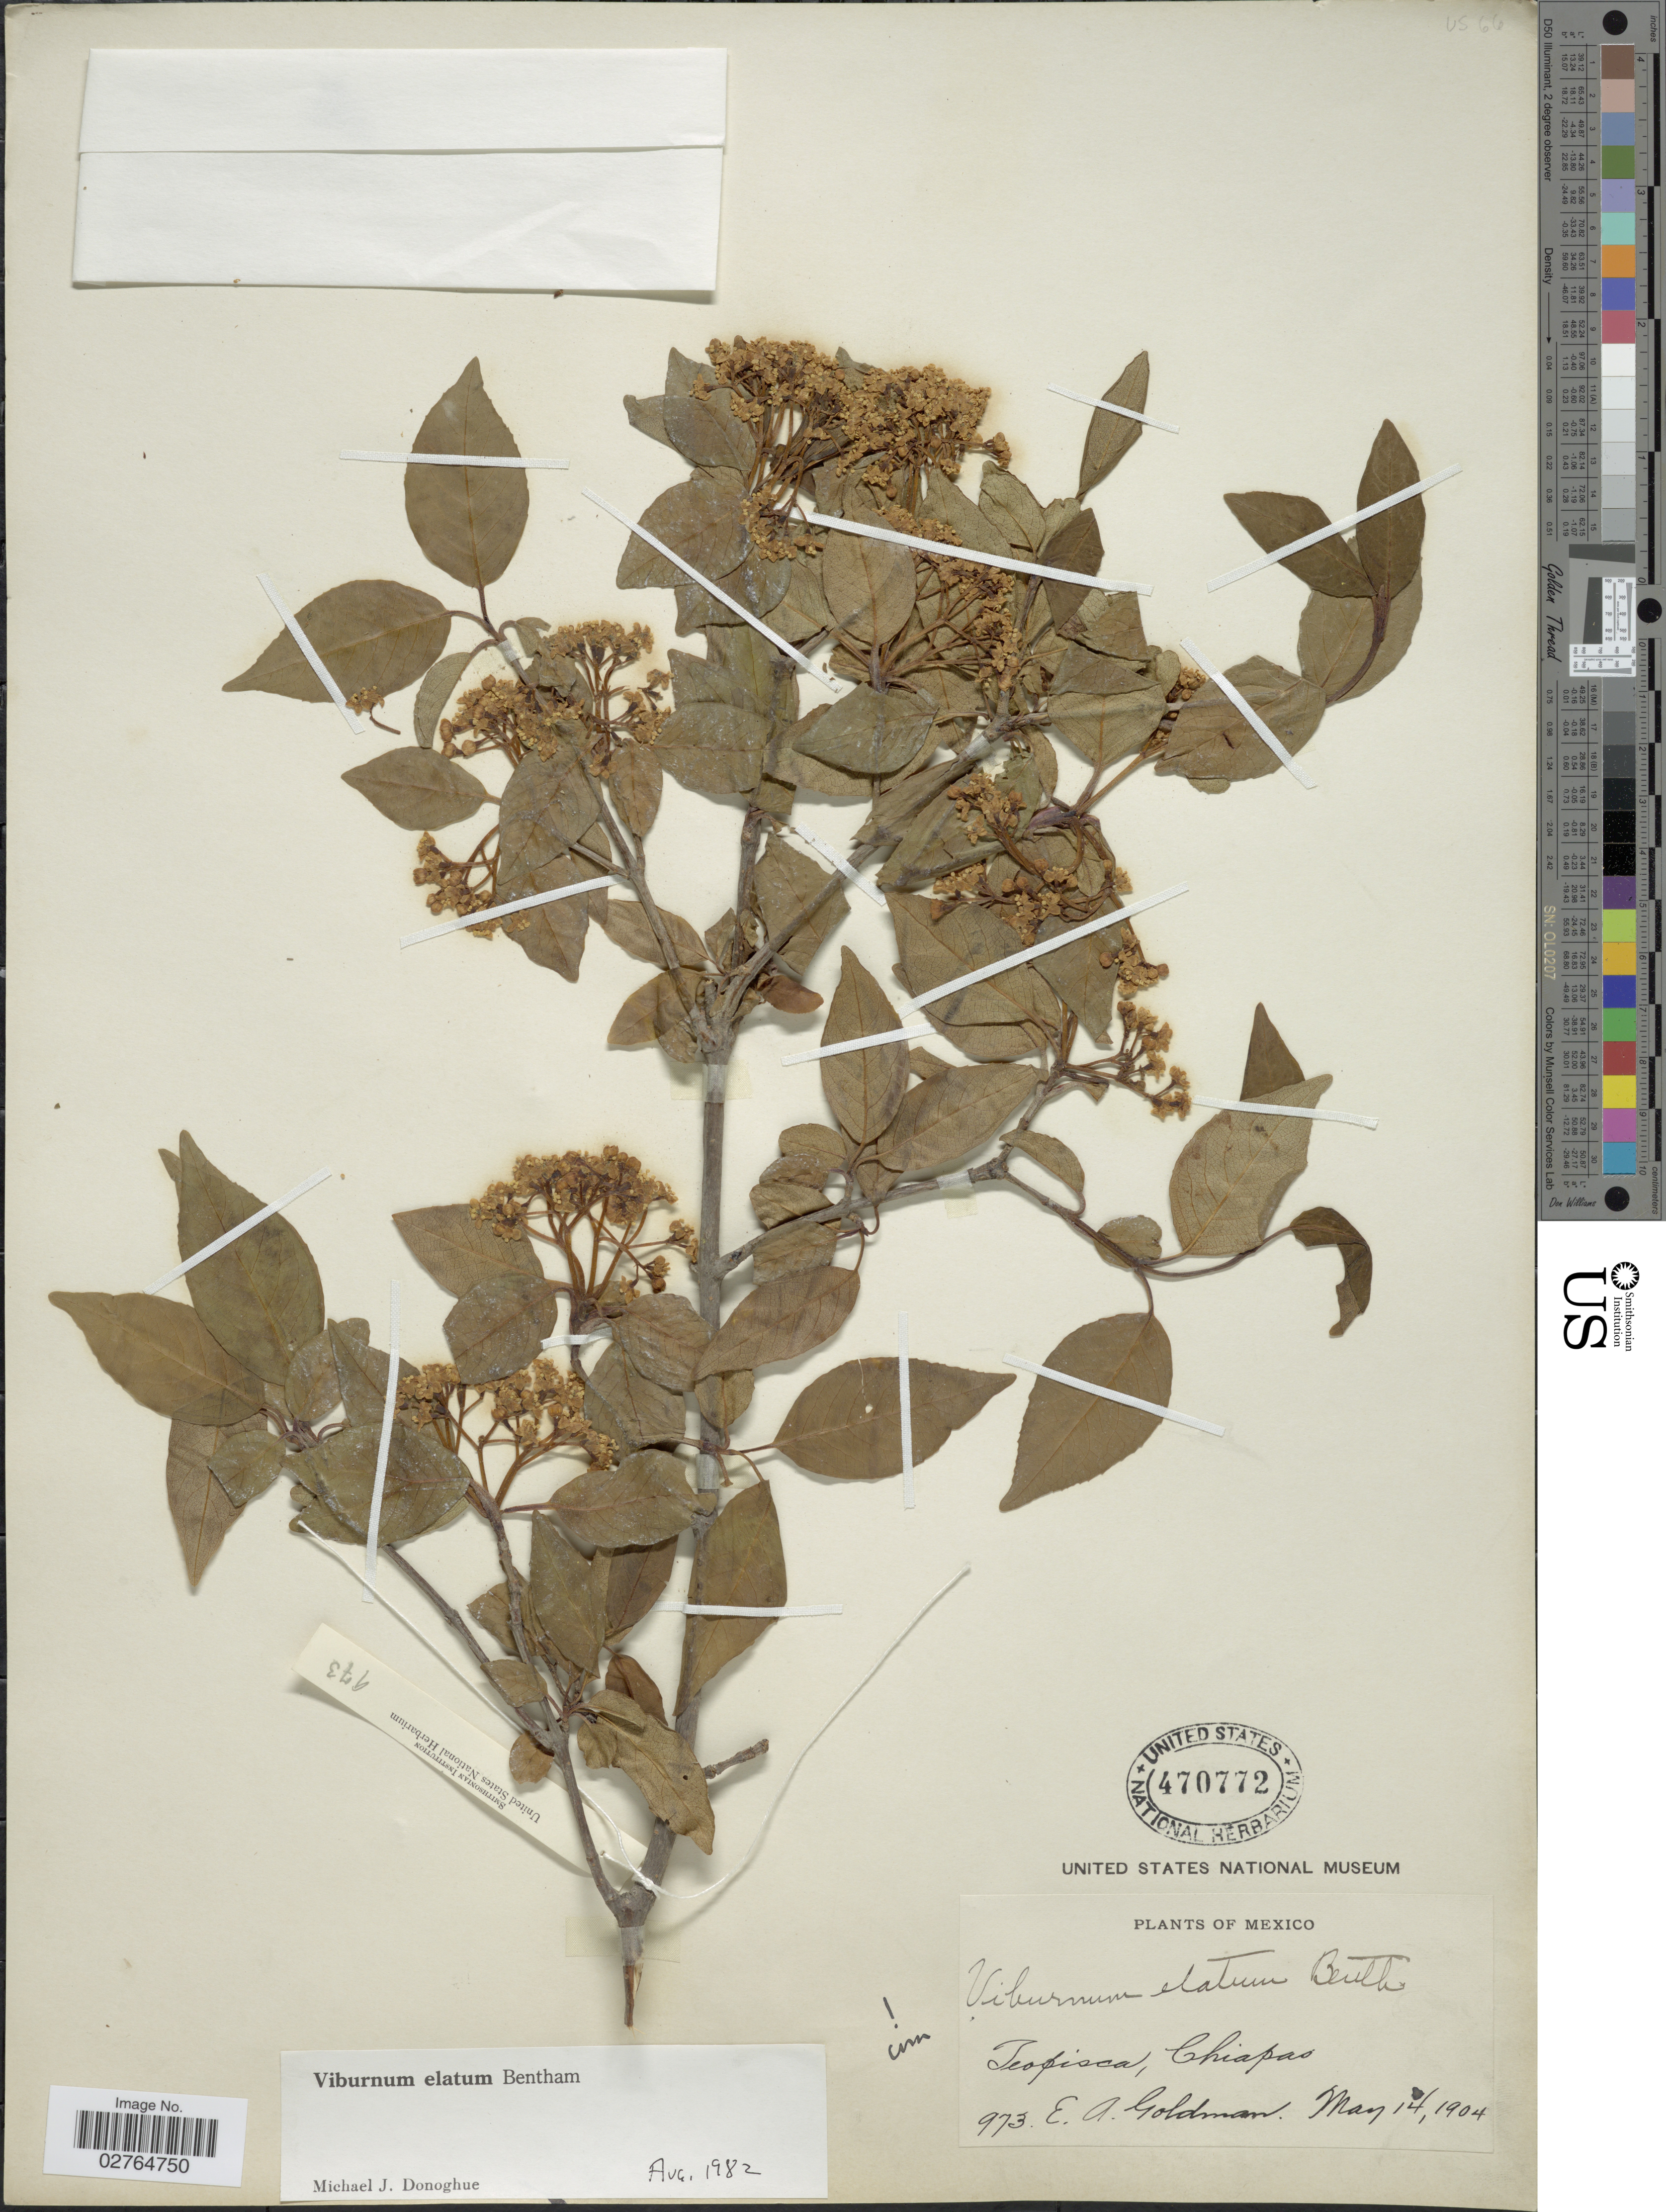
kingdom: Plantae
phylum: Tracheophyta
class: Magnoliopsida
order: Dipsacales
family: Viburnaceae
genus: Viburnum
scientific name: Viburnum elatum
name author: Benth.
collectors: E. A. Goldman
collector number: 973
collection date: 1904-05-14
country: Mexico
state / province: Chiapas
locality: Teopisca.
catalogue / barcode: US 470772